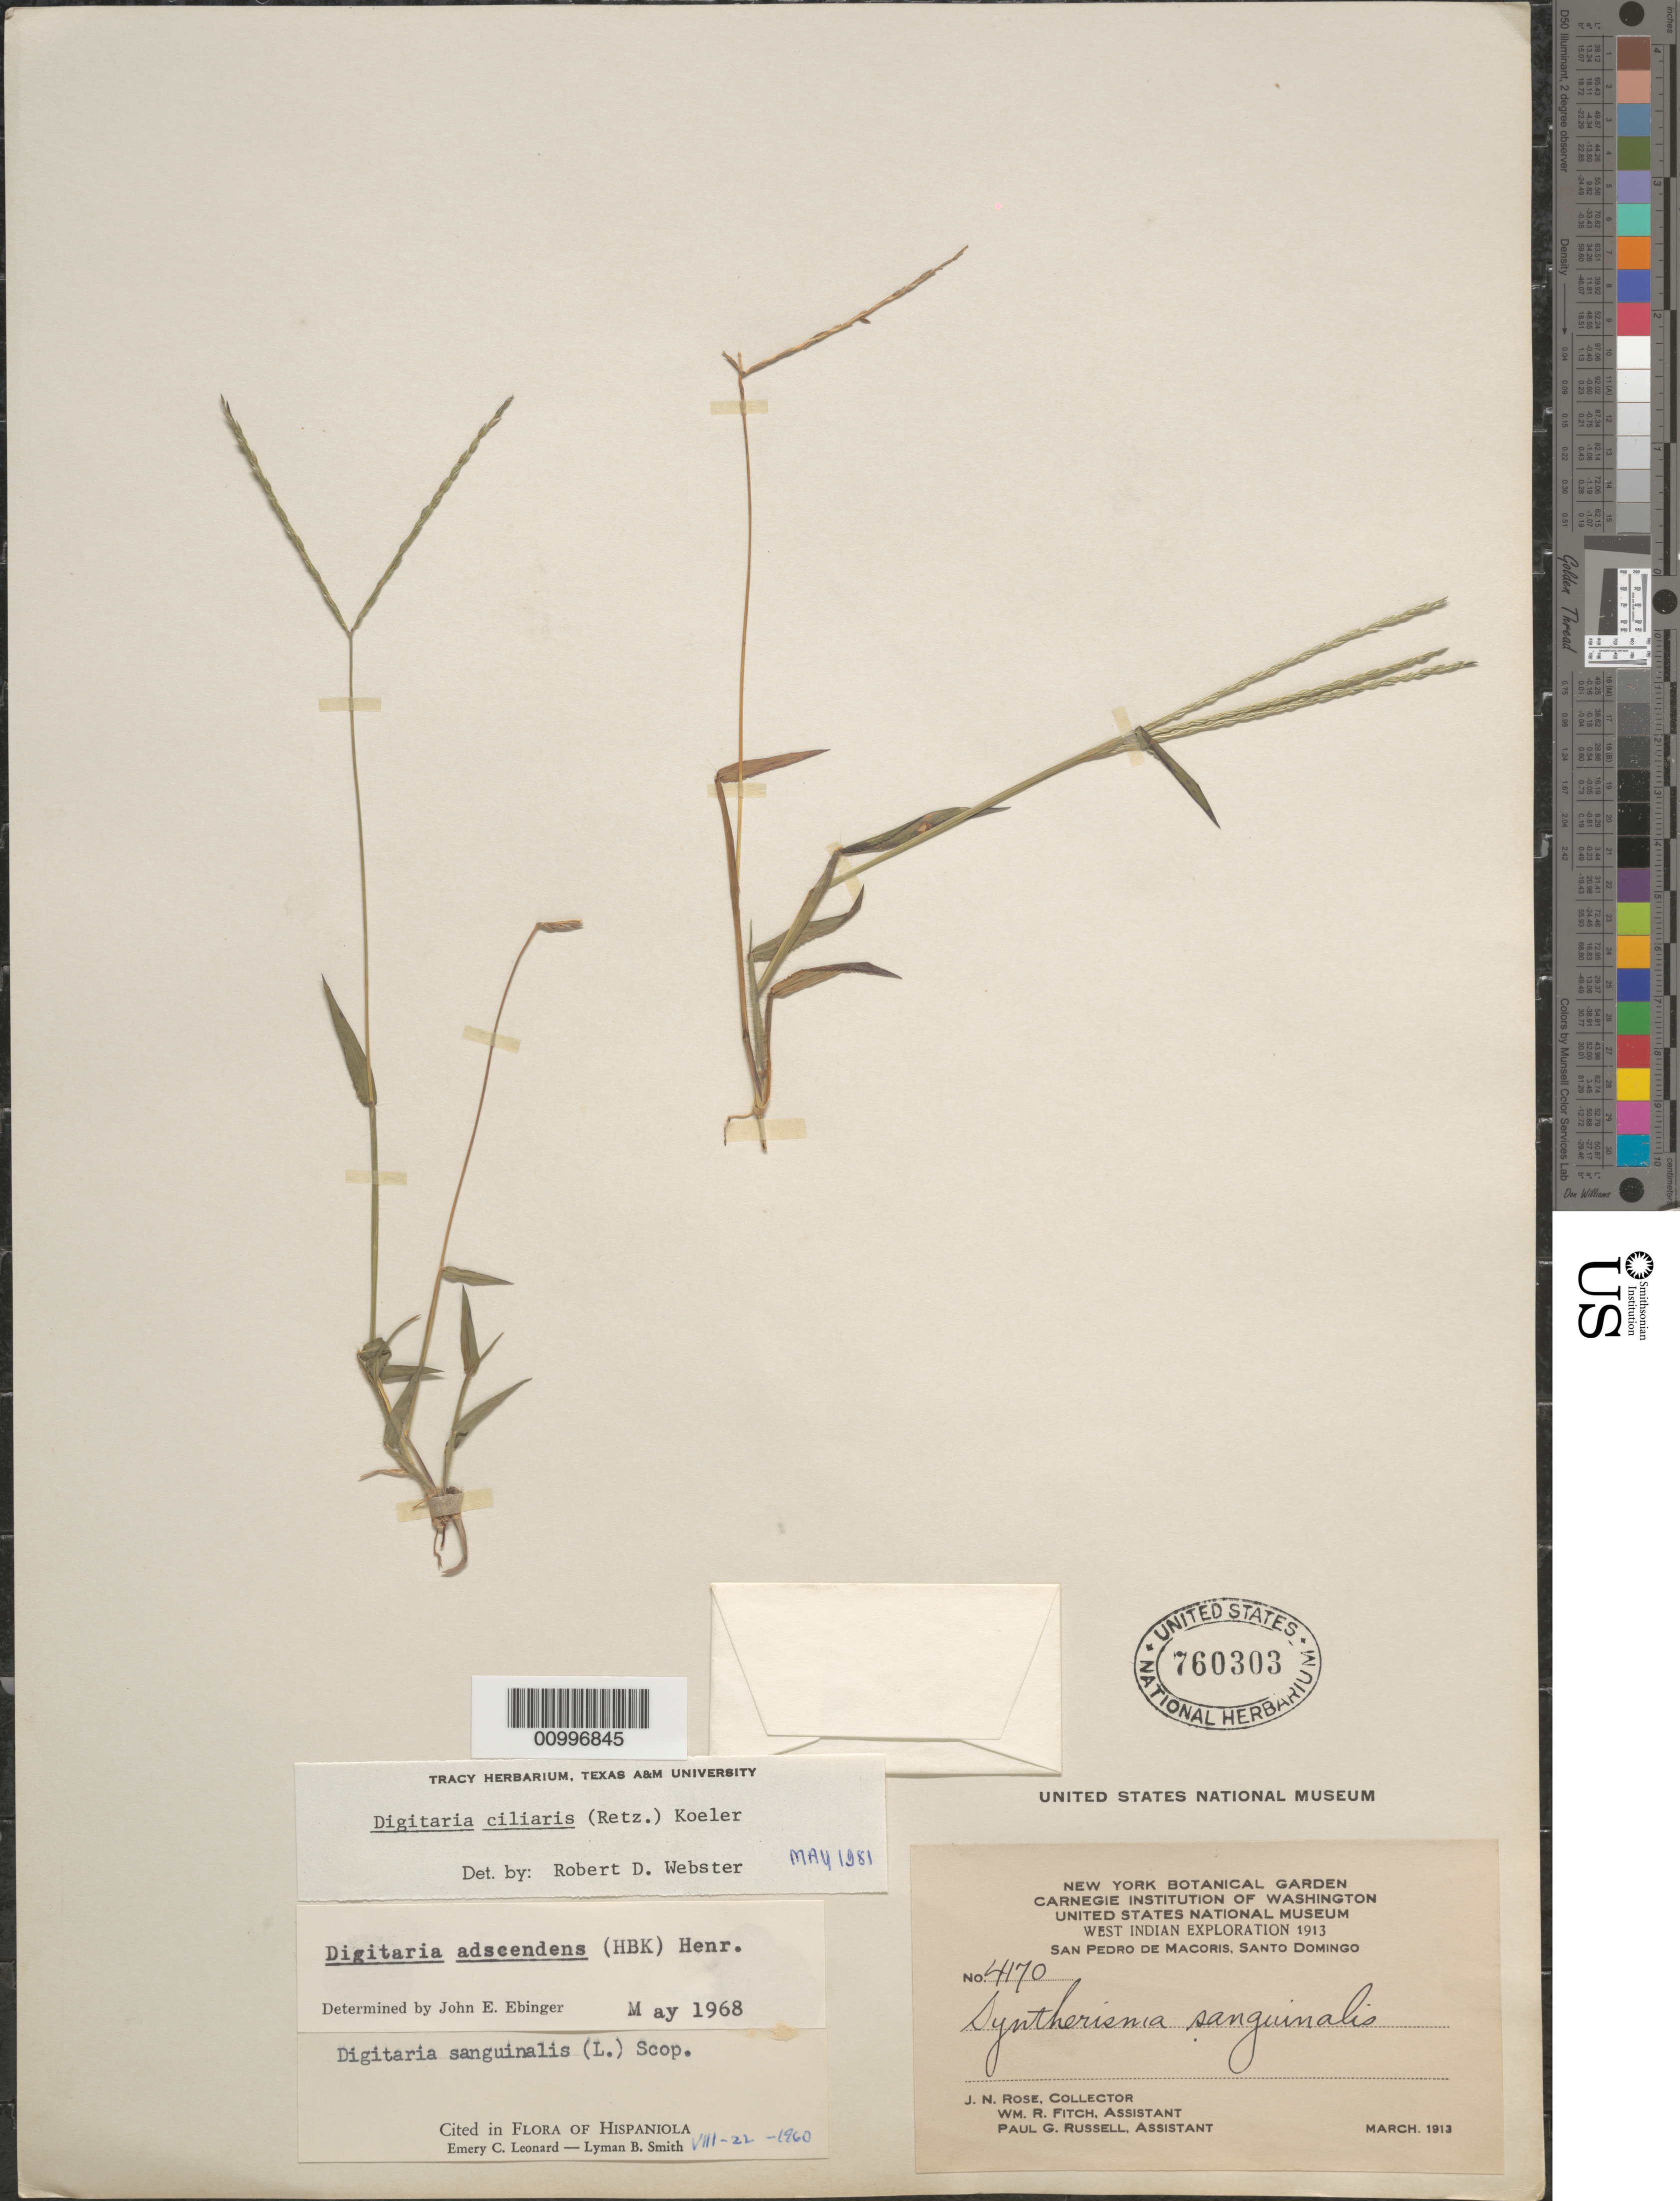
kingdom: Plantae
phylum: Tracheophyta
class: Liliopsida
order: Poales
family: Poaceae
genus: Digitaria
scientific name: Digitaria ciliaris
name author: (Retz.) Koeler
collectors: J. N. Rose, W. R. Fitch & P. G. Russell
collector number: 4170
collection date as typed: Mar 1913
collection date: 1913-03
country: Dominican Republic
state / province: San Pedro de Macorís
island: Hispaniola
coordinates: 0 N, 0 E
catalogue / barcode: US 760303